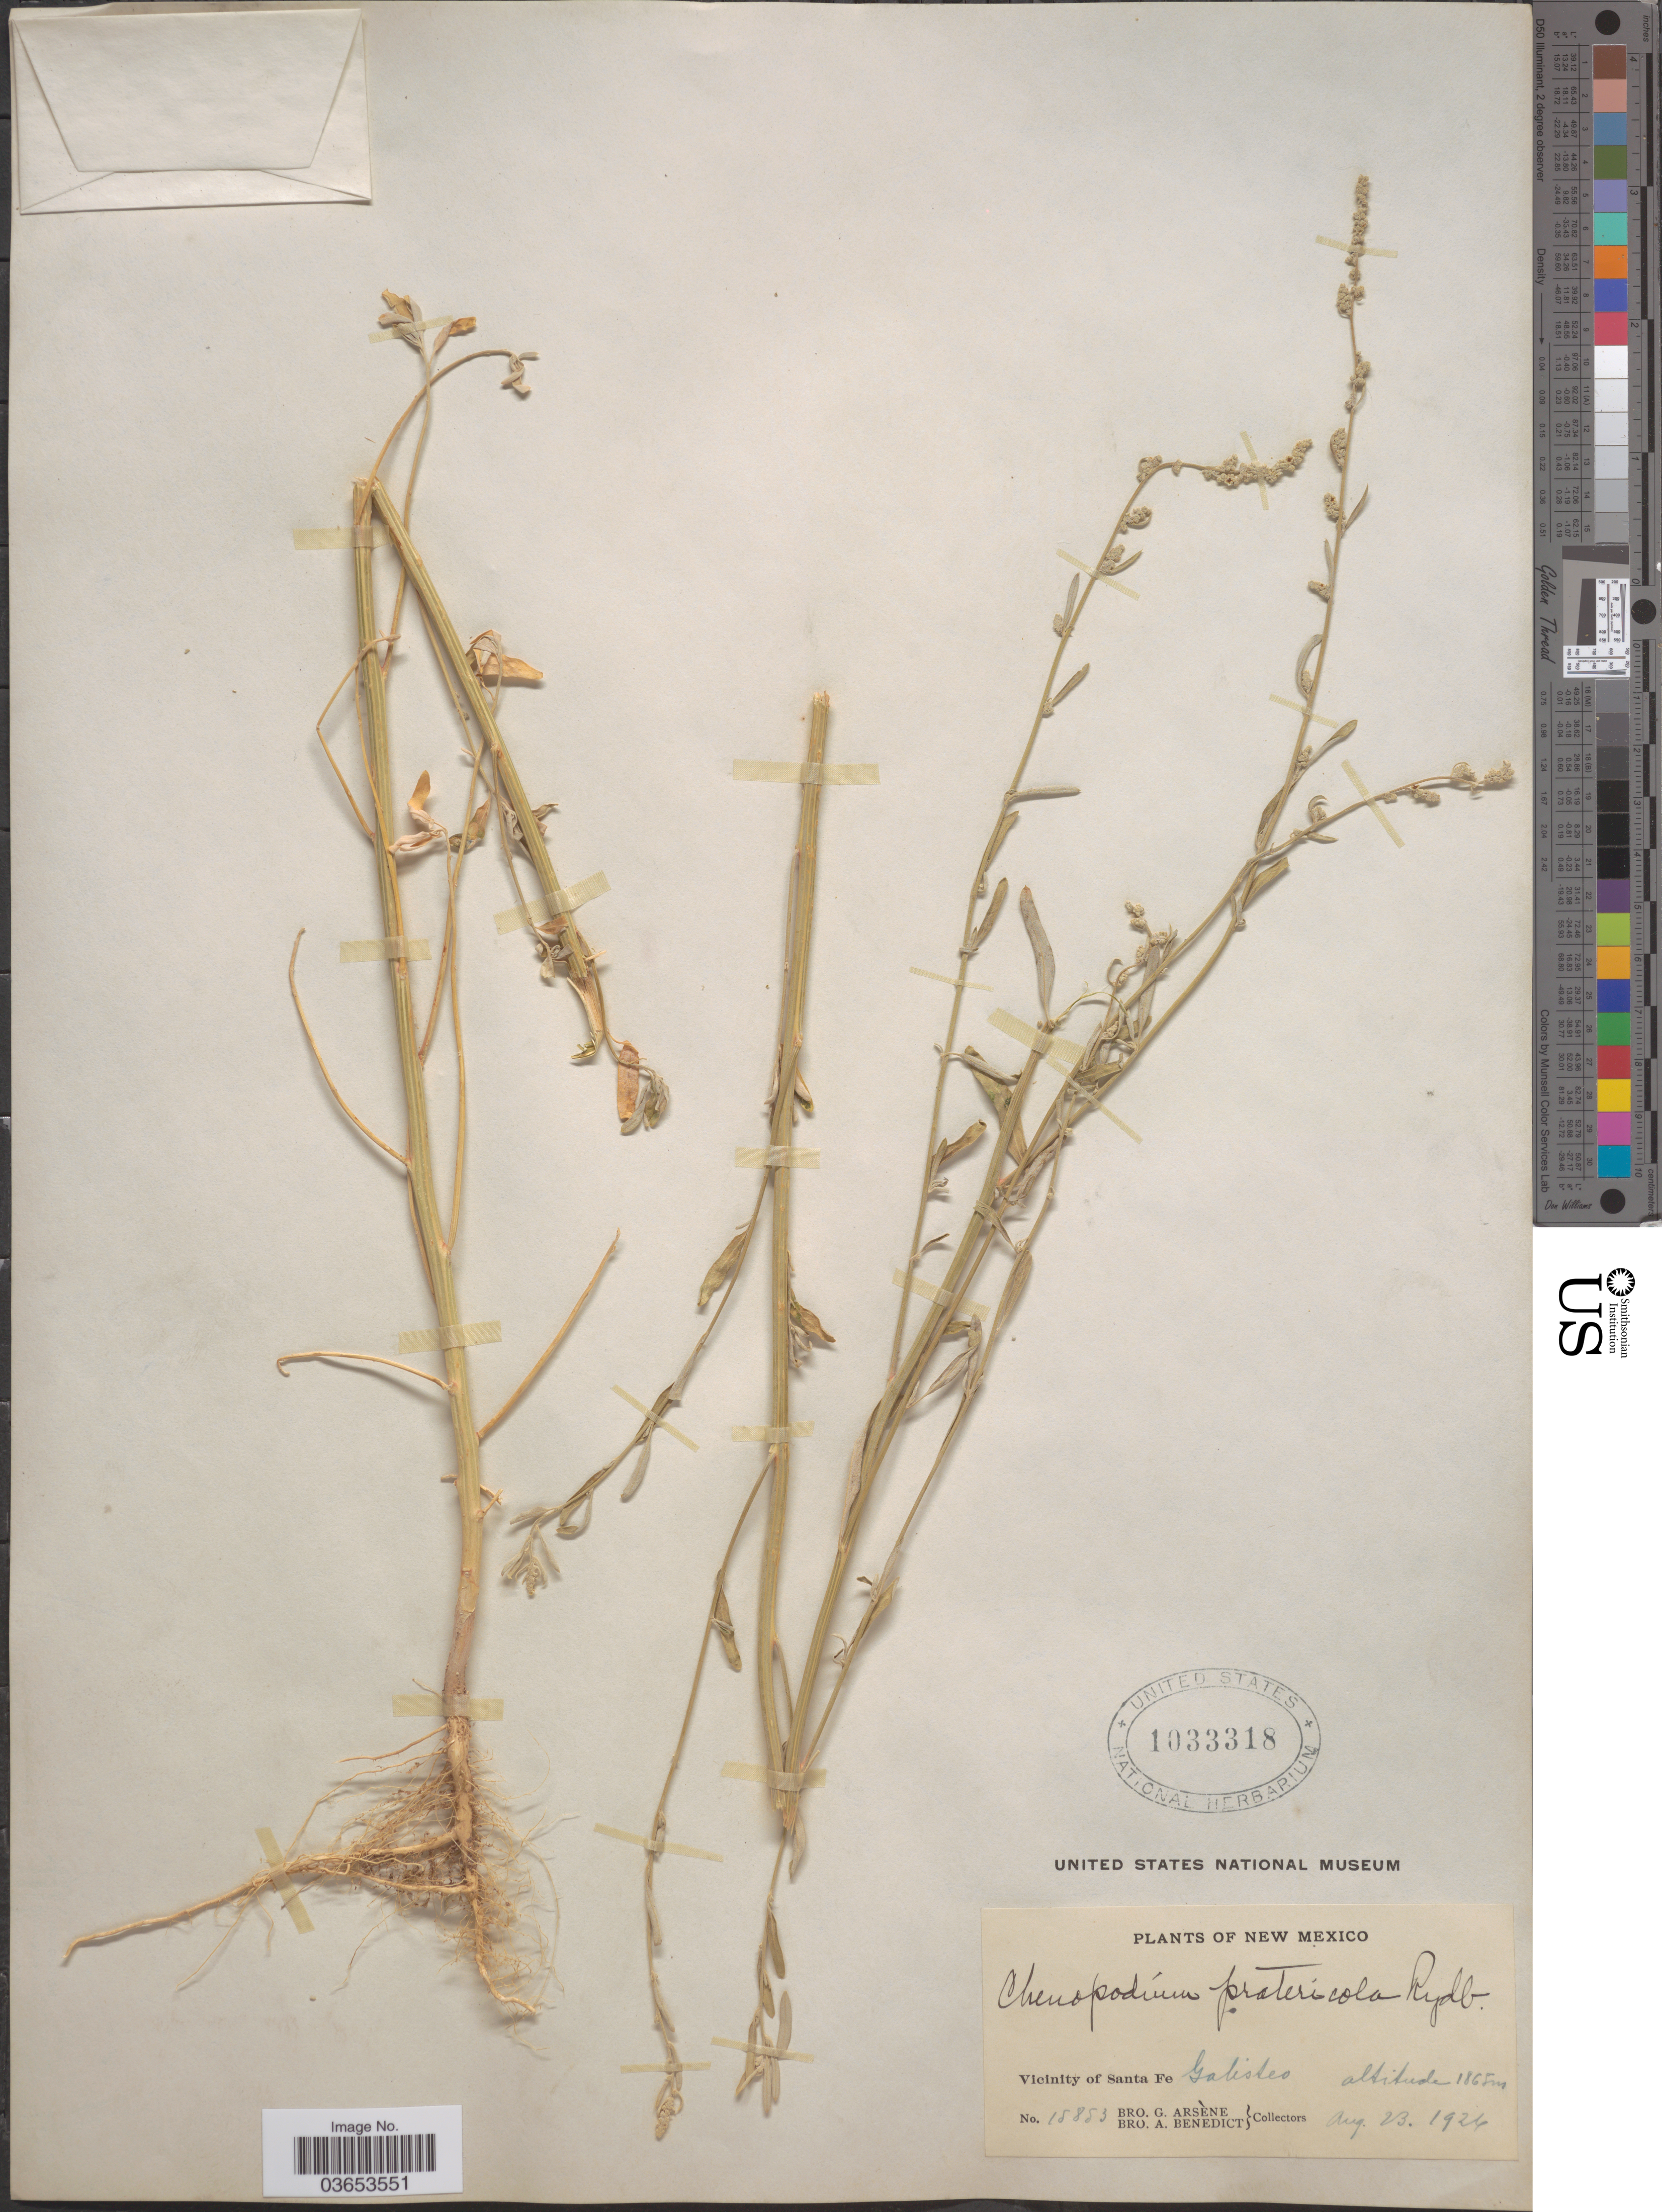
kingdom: Plantae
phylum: Tracheophyta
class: Magnoliopsida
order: Caryophyllales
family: Amaranthaceae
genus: Chenopodium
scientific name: Chenopodium leptophyllum var. leptophylloides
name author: (Murr) Thell. & Aellen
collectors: Bro. G. Arsène & Bro. A. Benedict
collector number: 15853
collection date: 1926-08-23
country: United States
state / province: New Mexico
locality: Vicinity of Santa Fe. Galisteo.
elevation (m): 1865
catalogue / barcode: US 1033318